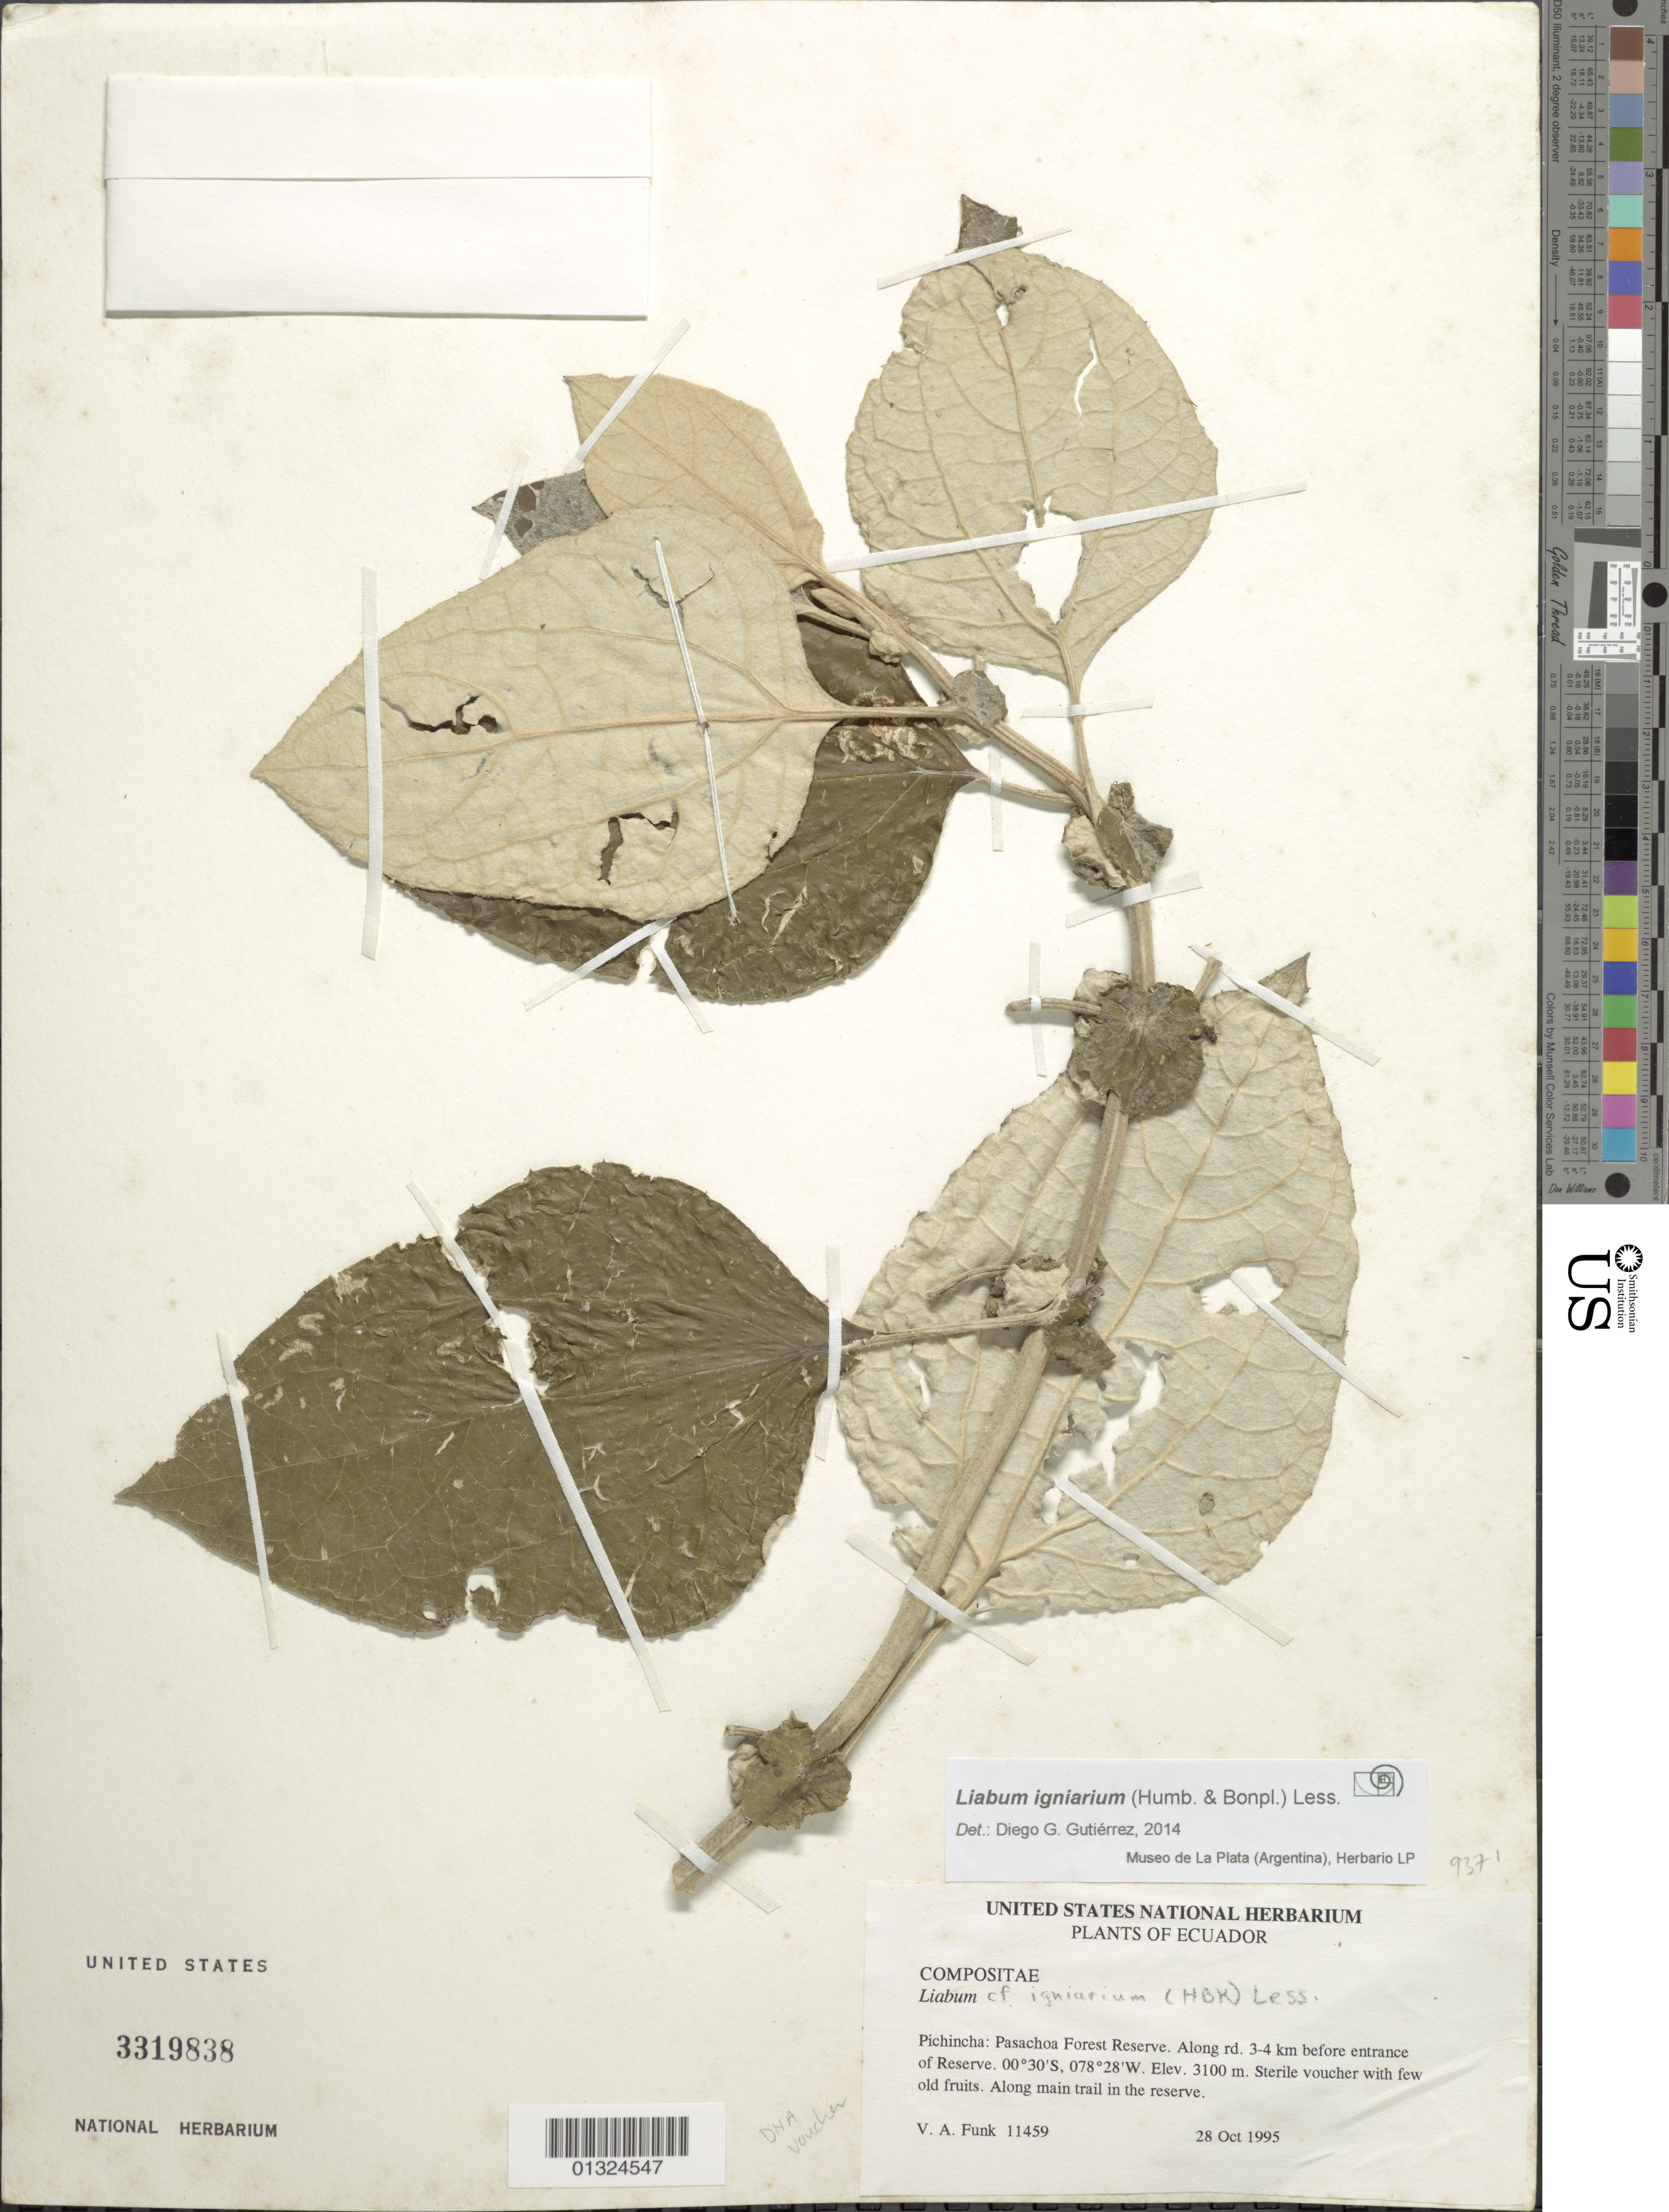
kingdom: Plantae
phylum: Tracheophyta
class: Magnoliopsida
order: Asterales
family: Asteraceae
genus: Liabum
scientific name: Liabum igniarium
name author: Less.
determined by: Gutierrez, D. G.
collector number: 11459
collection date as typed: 28 October 1995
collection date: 1995-10-28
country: Ecuador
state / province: Pichincha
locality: Pasachoa Forest Reserve. along road 3-4 km before entrance of Reserve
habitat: Along main trail in the reserve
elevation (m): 2900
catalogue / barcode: US 3319838